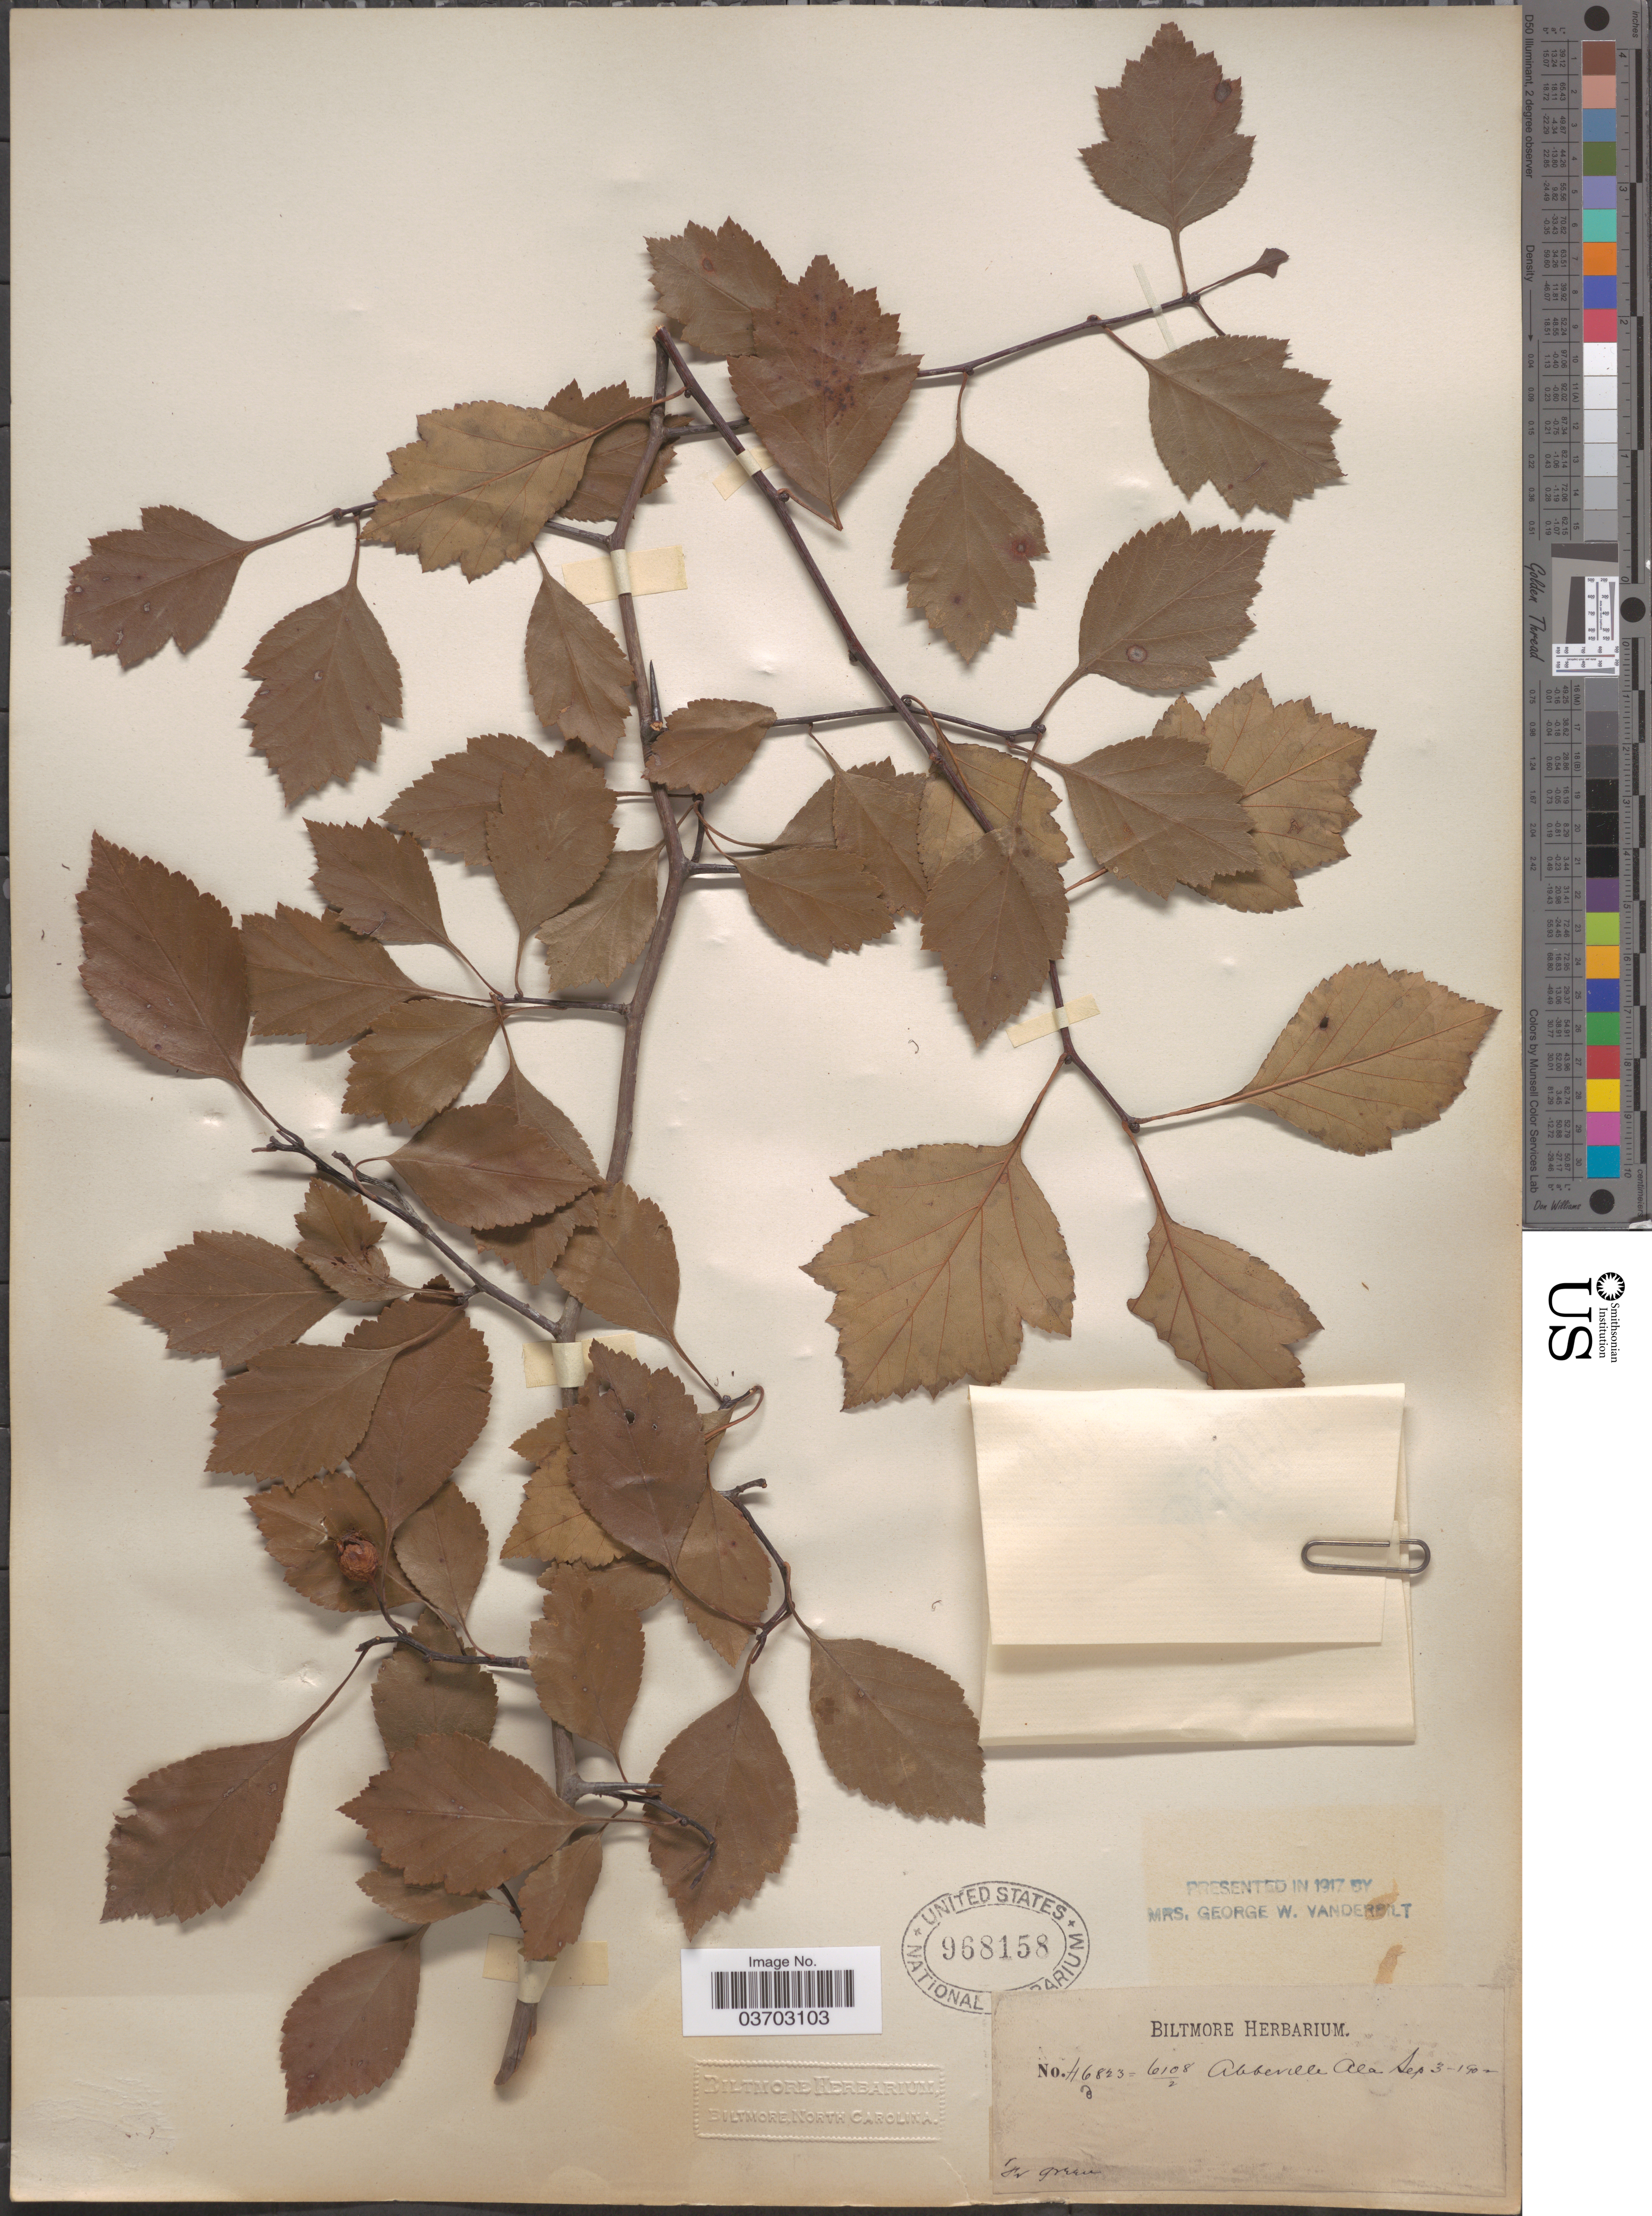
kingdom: Plantae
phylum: Tracheophyta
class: Magnoliopsida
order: Rosales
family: Rosaceae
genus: Crataegus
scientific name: Crataegus sp.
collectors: ex herb. Biltmore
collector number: H6823=6108/2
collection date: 1902-09-03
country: United States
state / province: Alabama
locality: Abbeville.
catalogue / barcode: US 968158